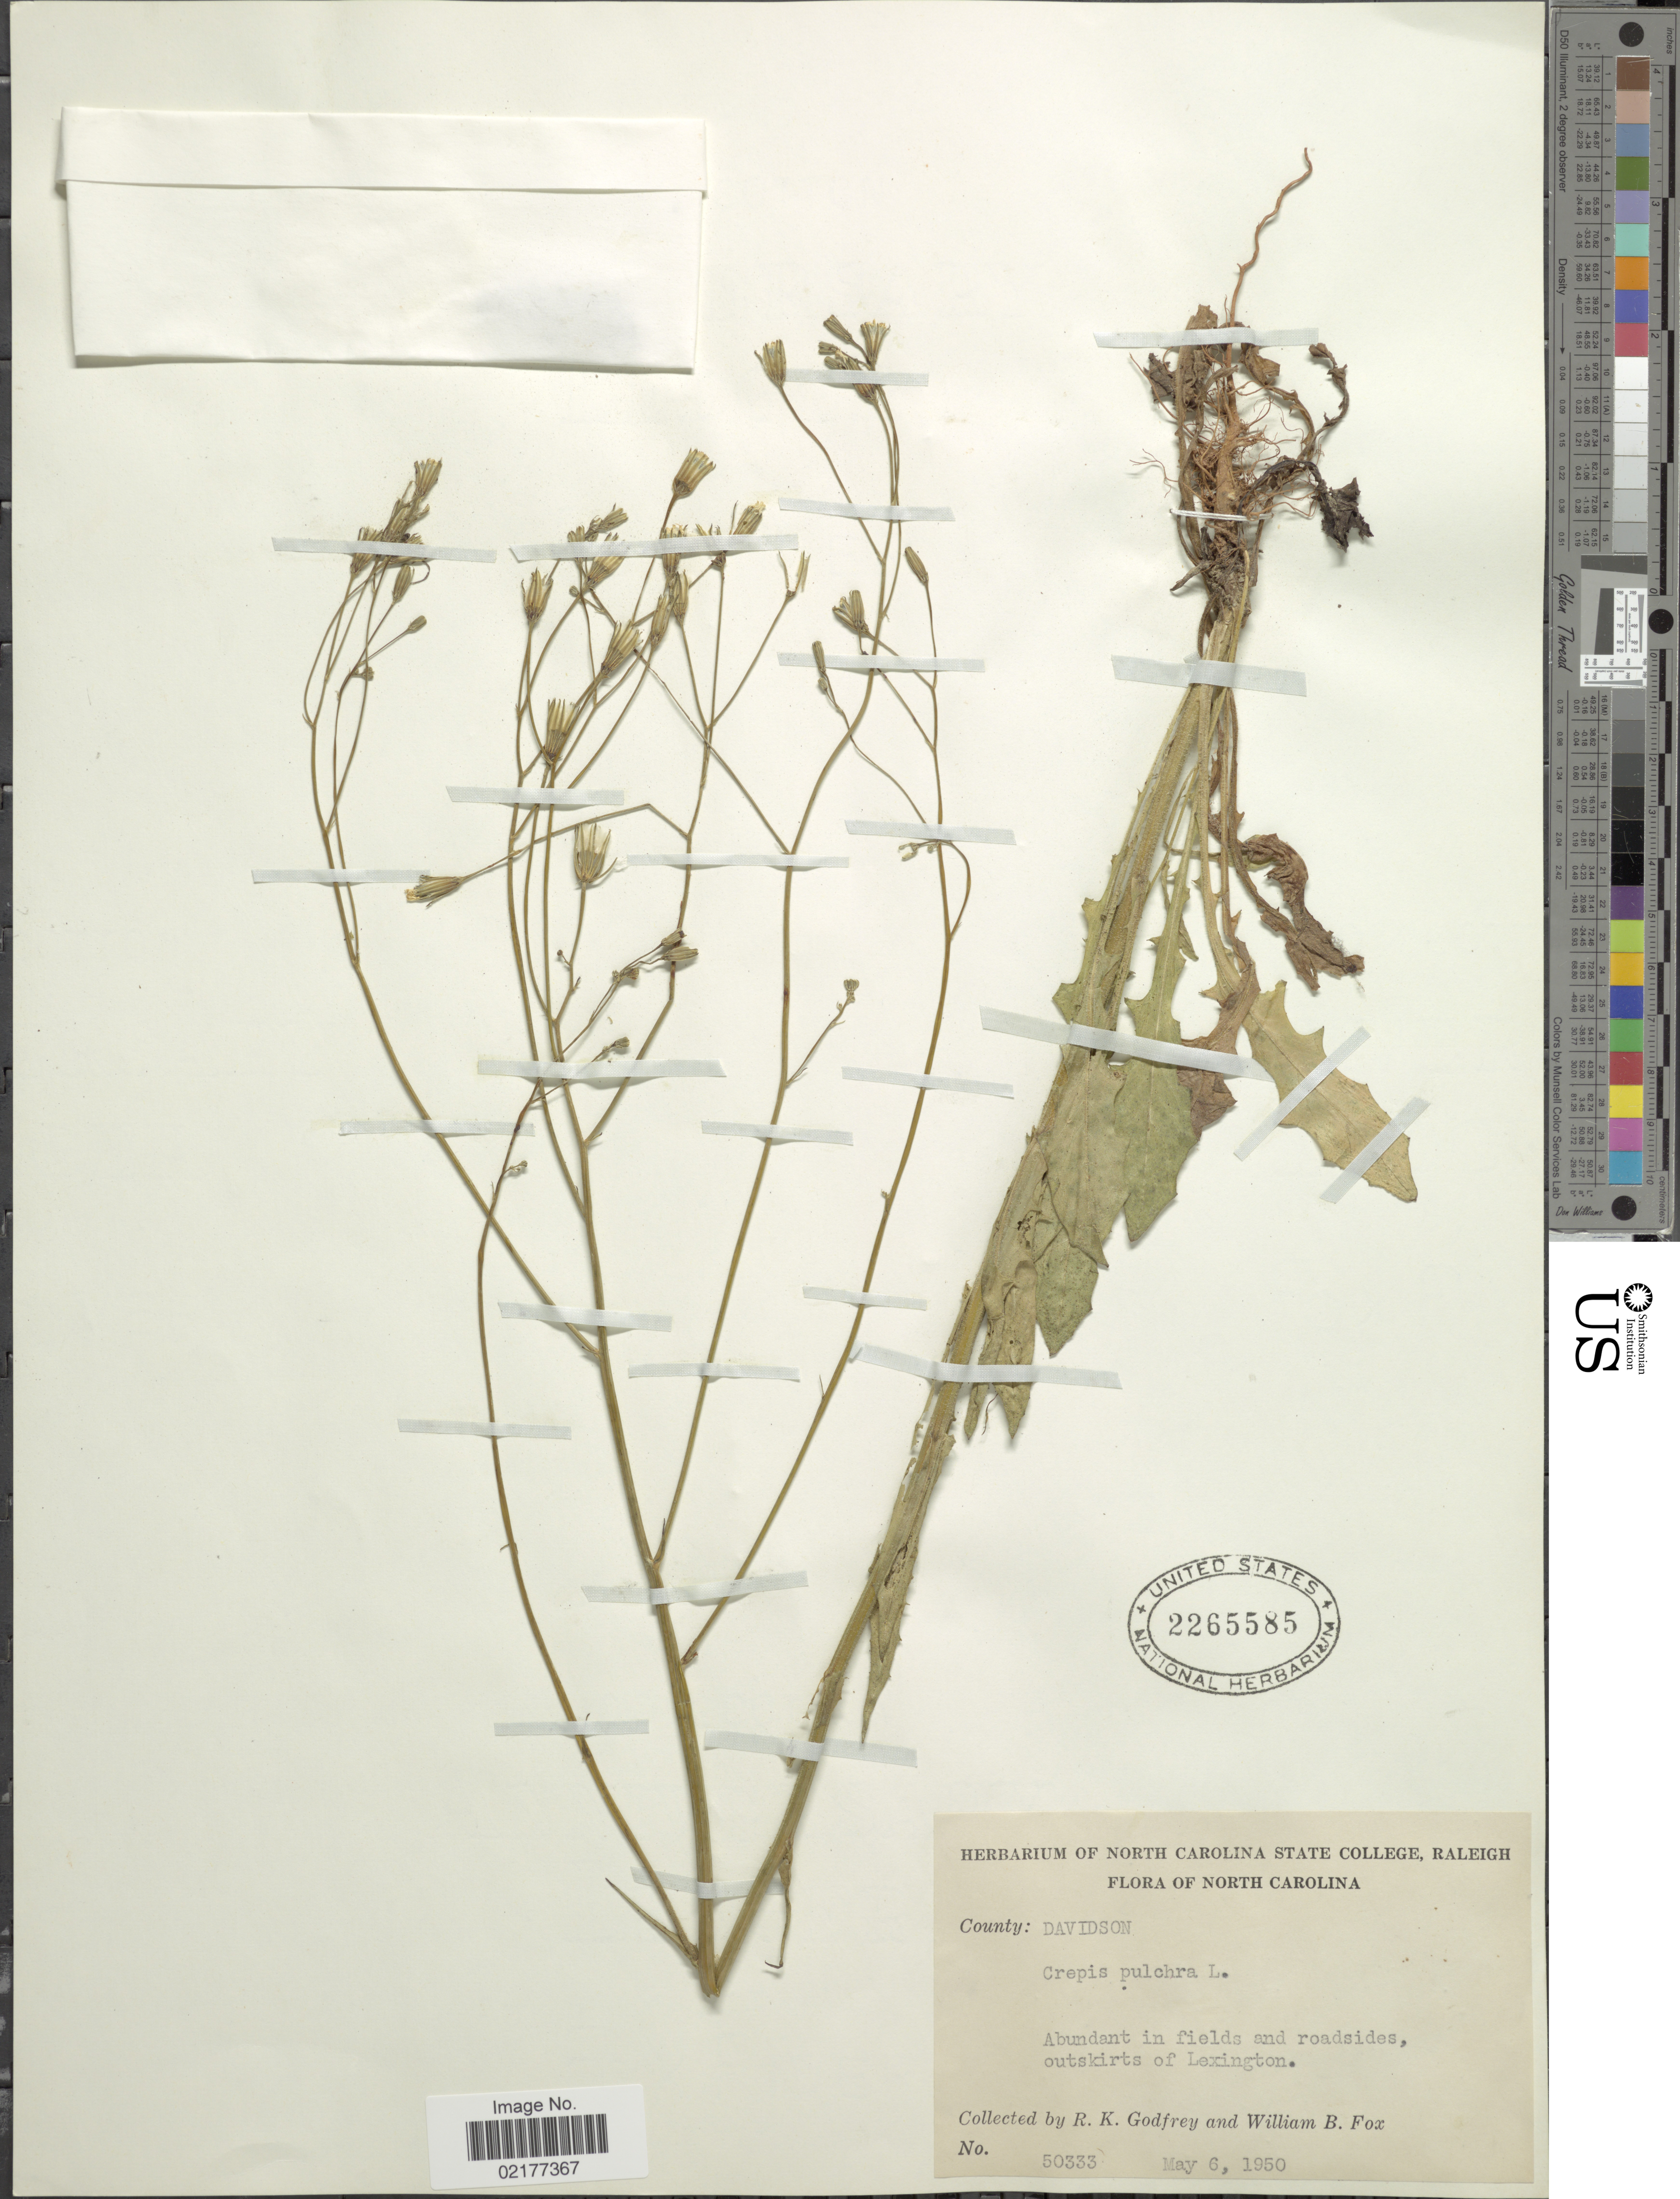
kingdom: Plantae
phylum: Tracheophyta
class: Magnoliopsida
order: Asterales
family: Asteraceae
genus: Crepis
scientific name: Crepis pulchra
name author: L.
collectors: R. K. Godfrey & W. B. Fox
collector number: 50333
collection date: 1950-05-06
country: United States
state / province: North Carolina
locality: Abundant in fields and roadsides, outskirts of Lexington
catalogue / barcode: US 2265585